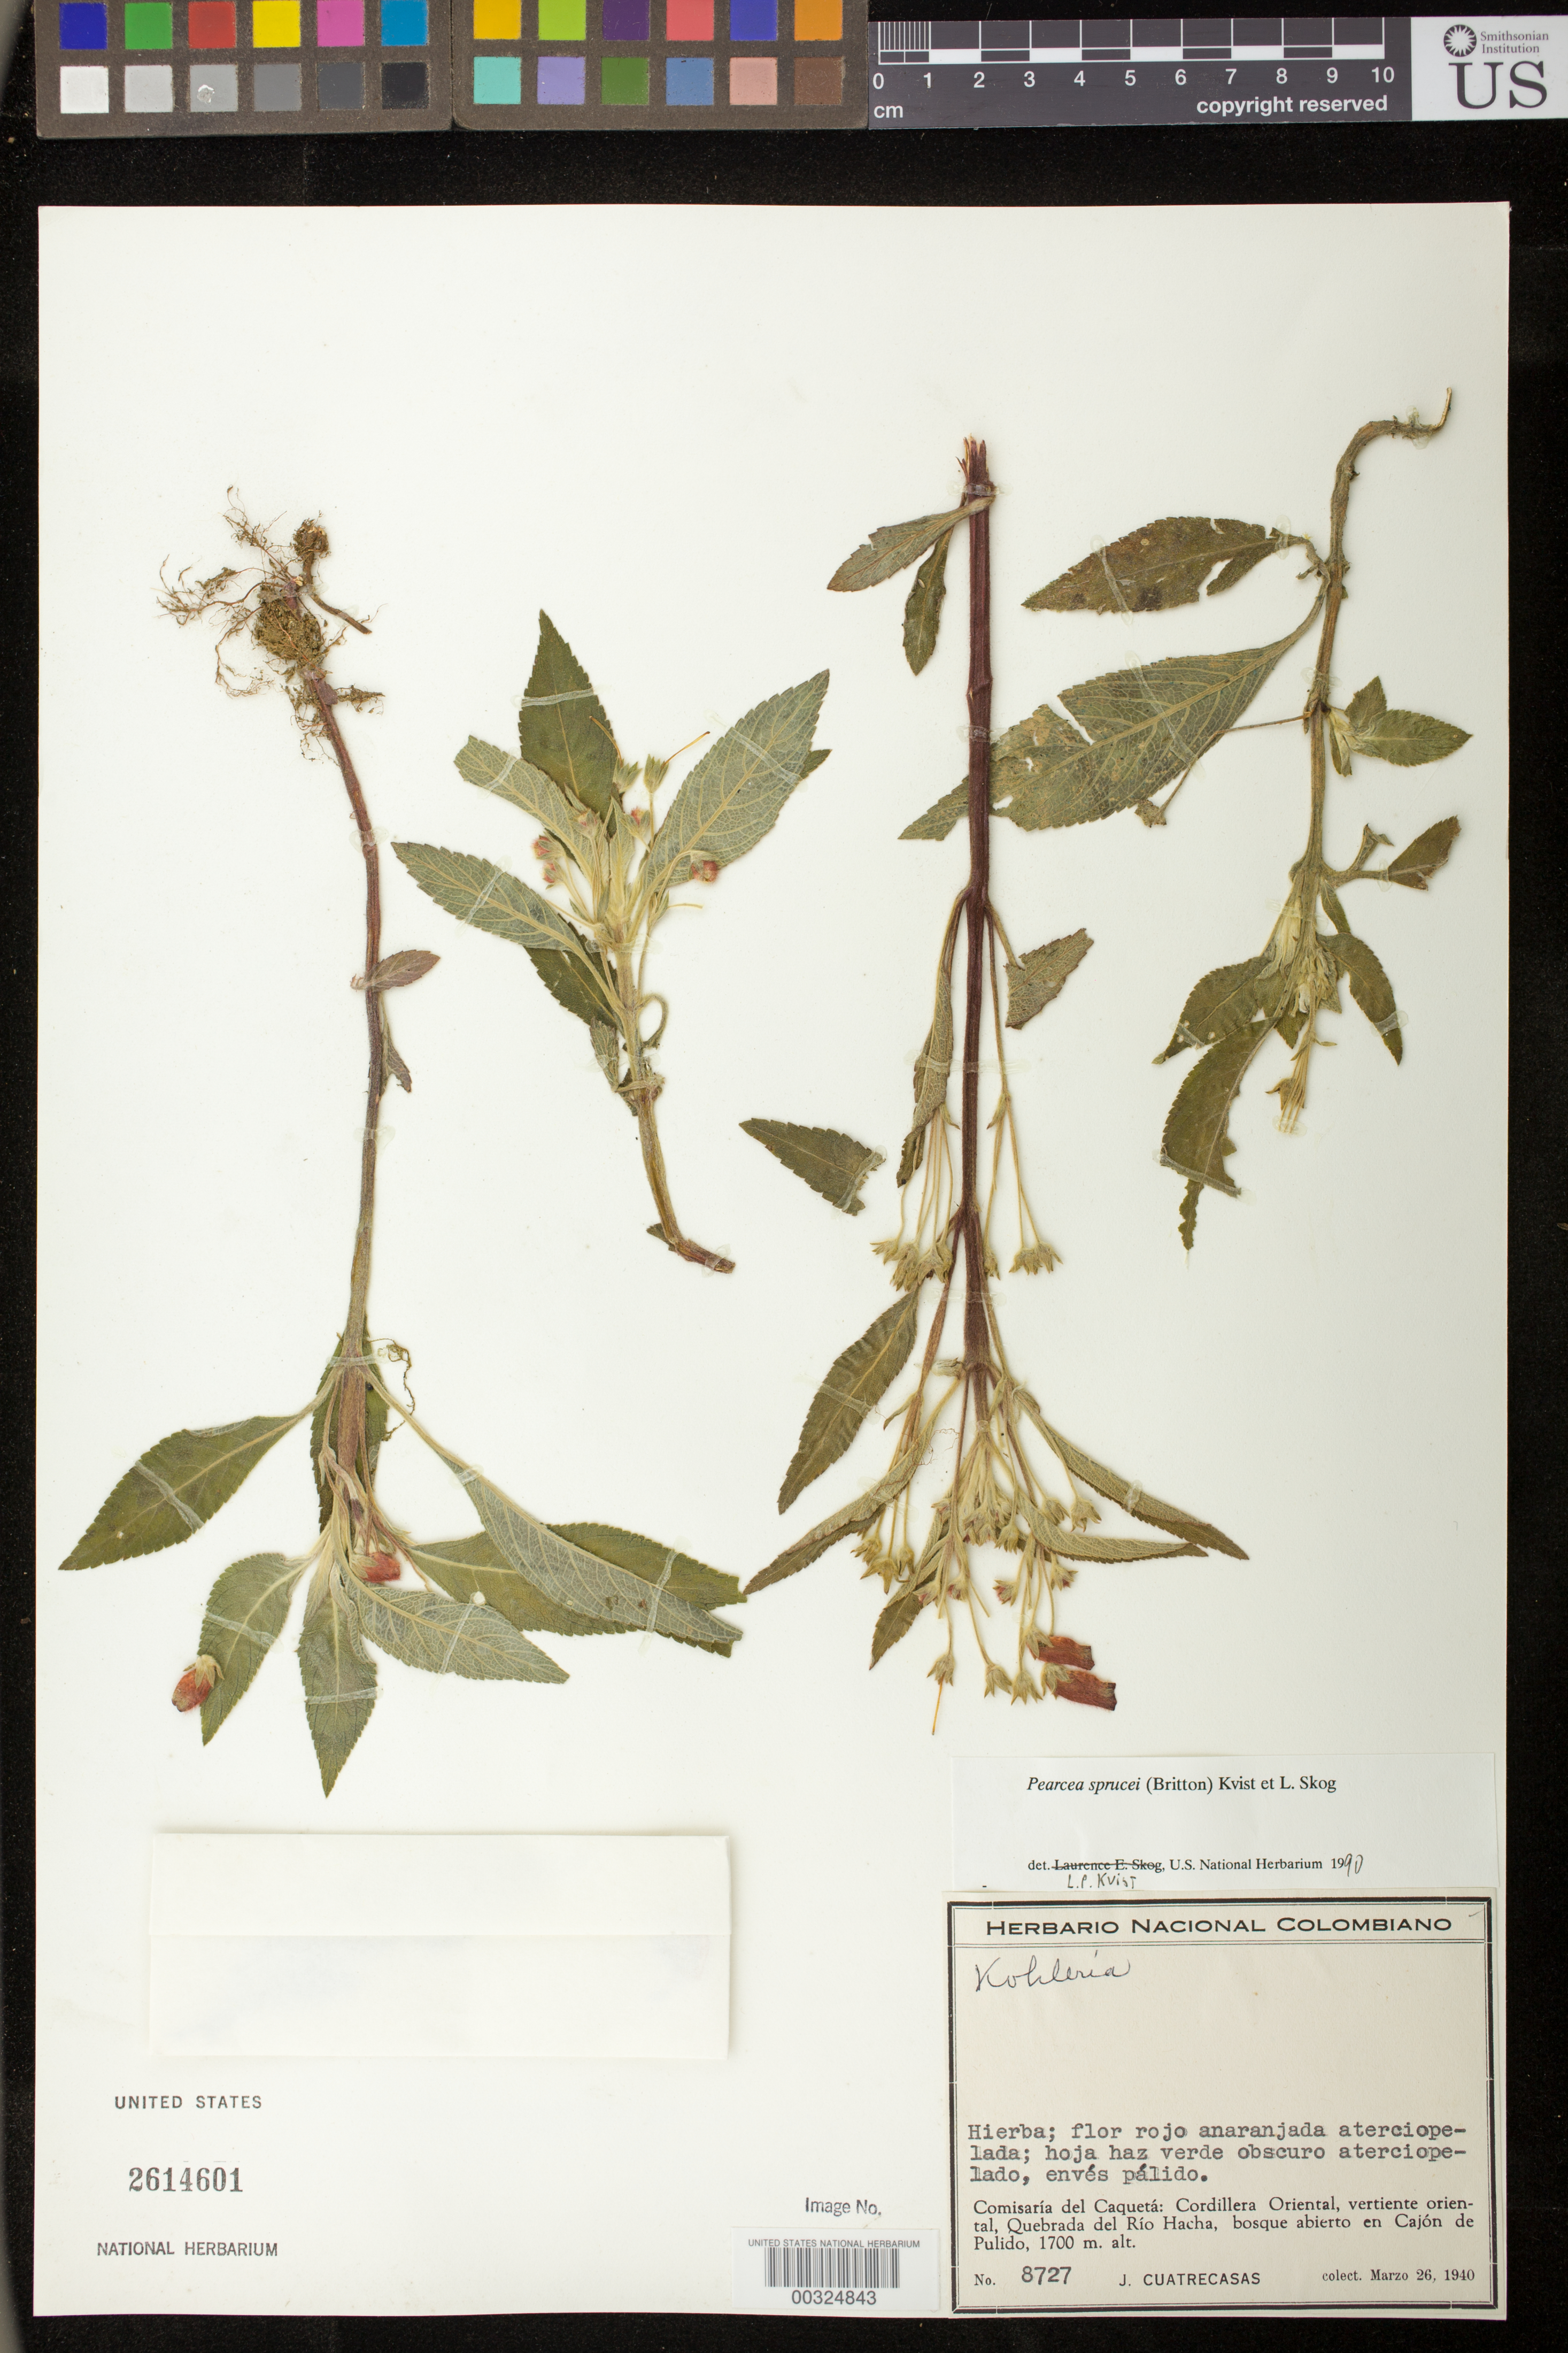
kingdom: Plantae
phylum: Tracheophyta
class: Magnoliopsida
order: Lamiales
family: Gesneriaceae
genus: Pearcea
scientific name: Pearcea sprucei var. sprucei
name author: (Britton ex Rusby) L.P. Kvist & L.E. Skog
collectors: J. Cuatrecasas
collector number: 8727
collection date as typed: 26 Mar 1940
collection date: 1940-03-26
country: Colombia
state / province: Caquetá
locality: Cordillera Oriental, vertiente oriental, Quebrada del Rio Hacha, en Cajon de Pulido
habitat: Bosque abierto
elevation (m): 1700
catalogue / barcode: US 2614601